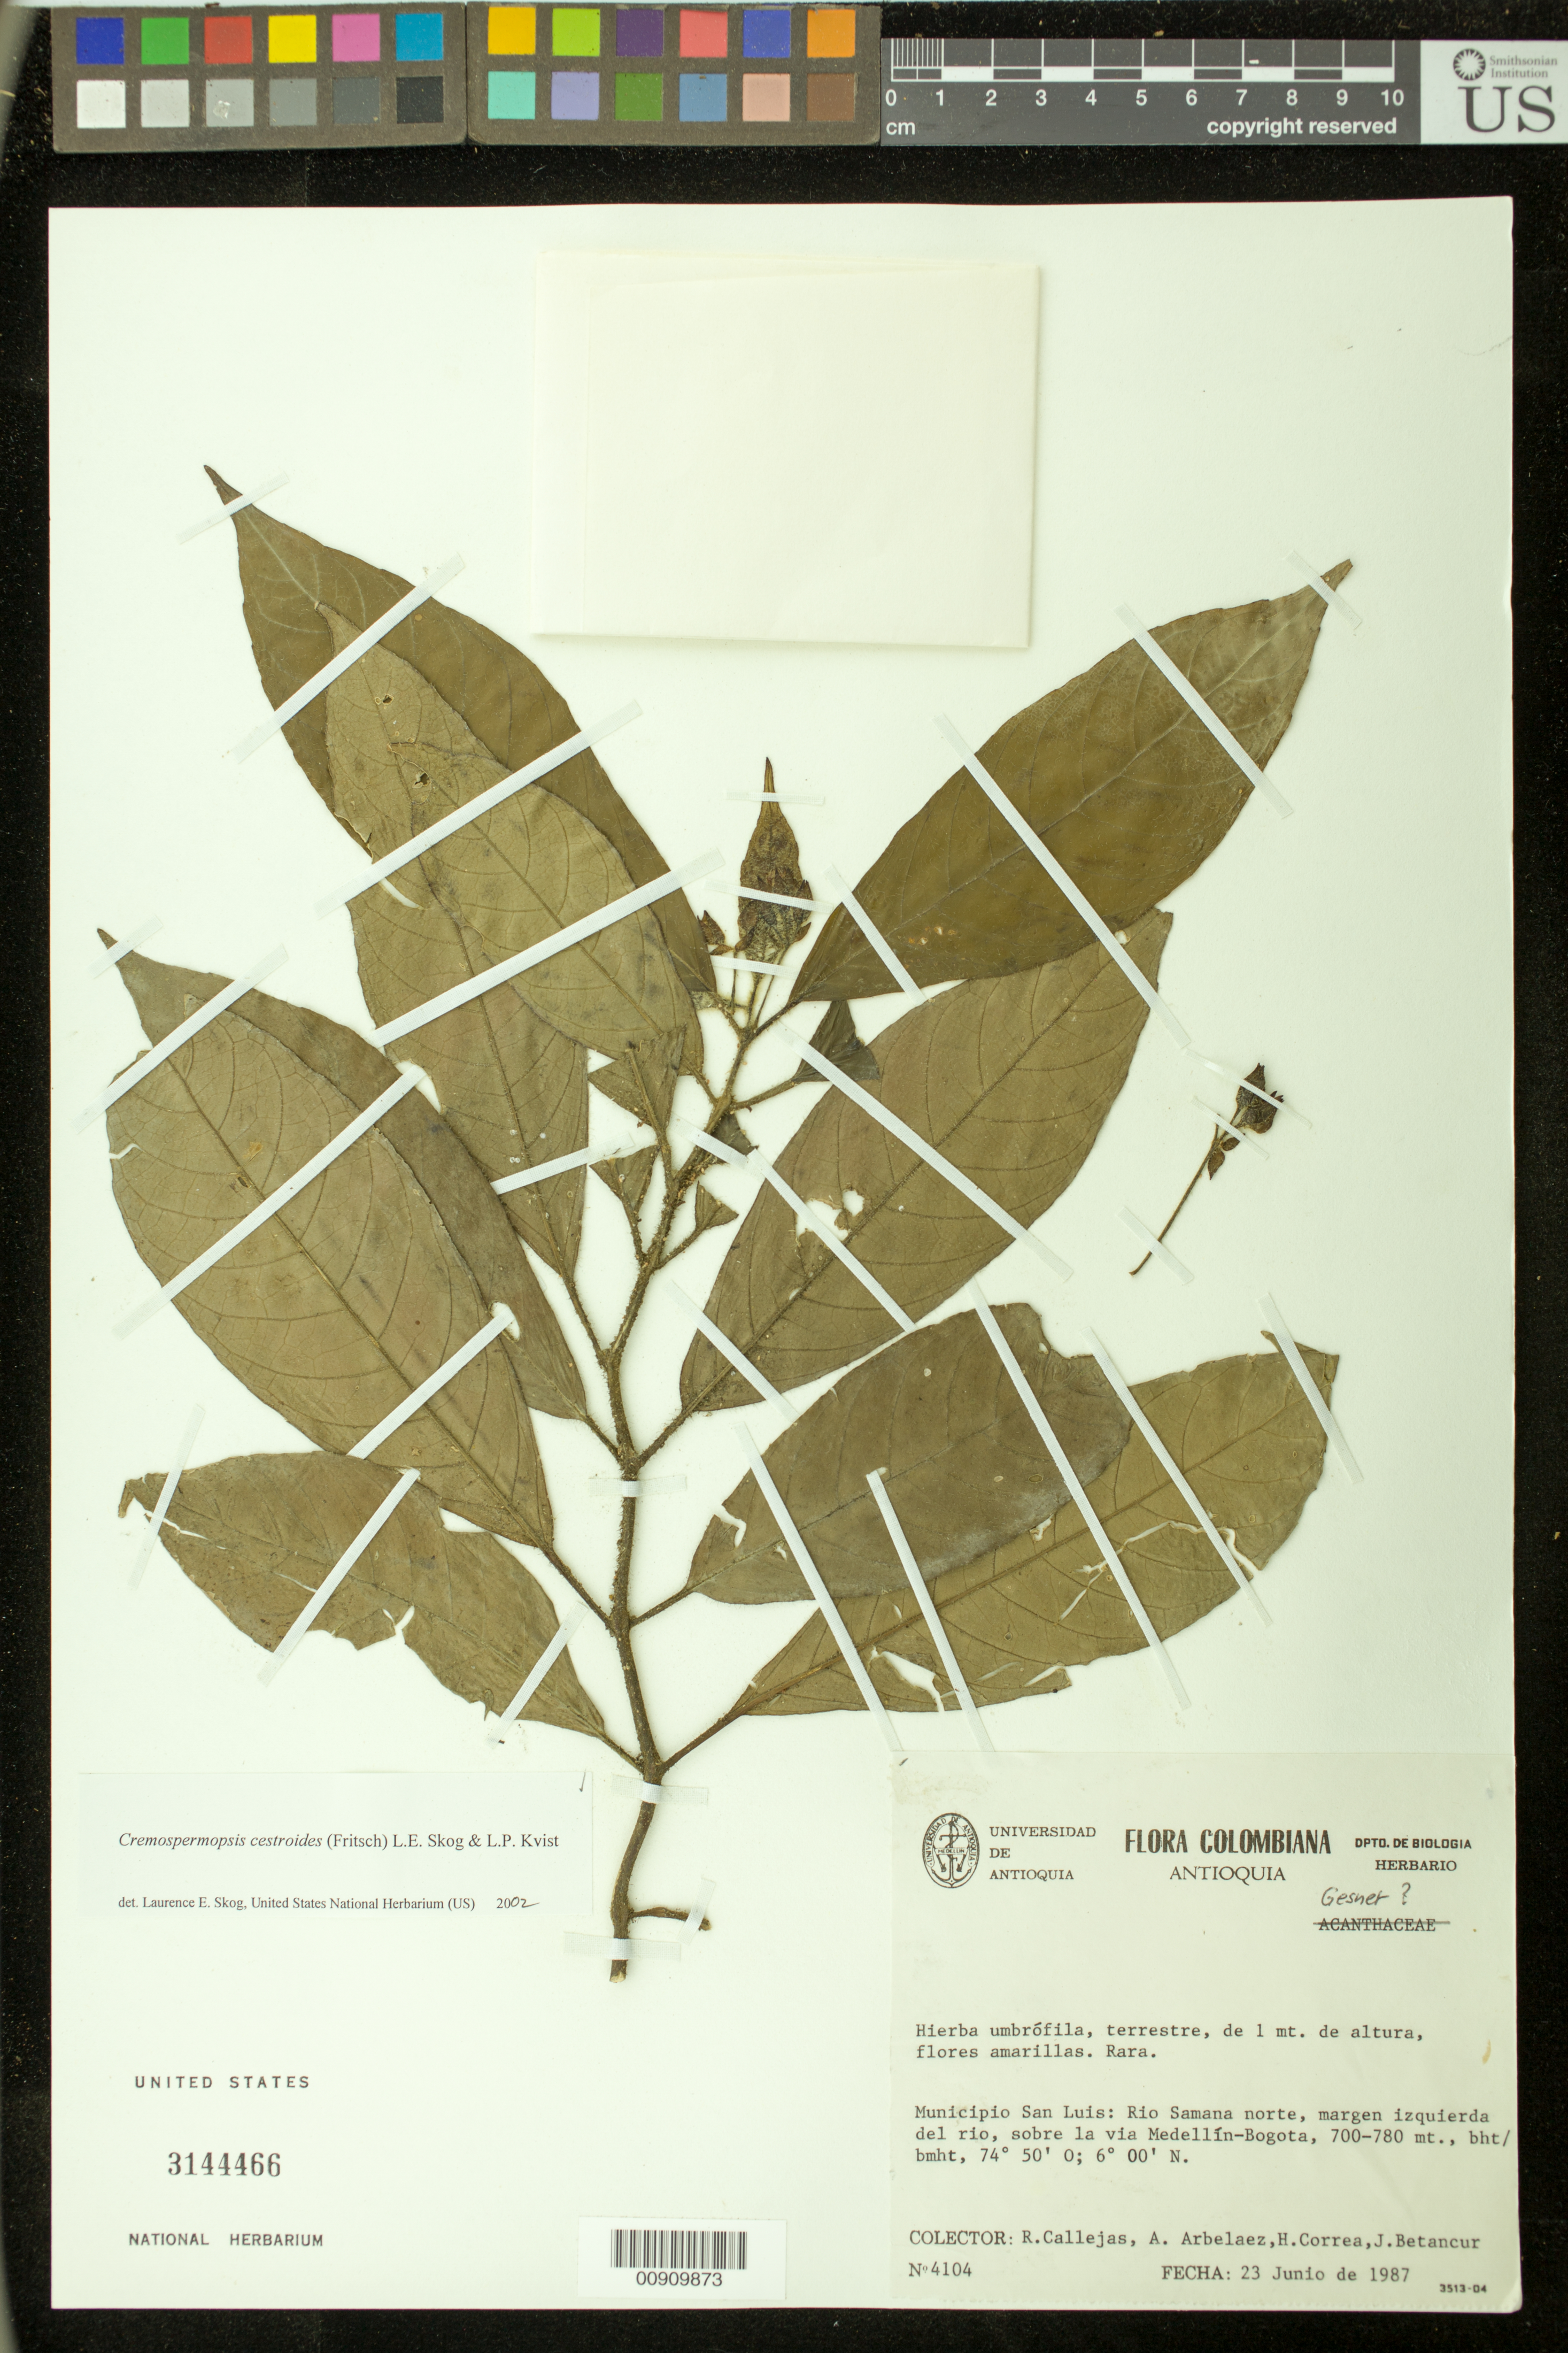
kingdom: Plantae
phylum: Tracheophyta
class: Magnoliopsida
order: Lamiales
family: Gesneriaceae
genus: Cremospermopsis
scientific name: Cremospermopsis cestroides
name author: (Fritsch) L.E. Skog & L.P. Kvist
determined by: Skog, Laurence E.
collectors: R. Callejas, A. Arbelaez, H. Correa & J. C. Betancur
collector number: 4104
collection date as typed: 23 Jun 1987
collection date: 1987-06-23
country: Colombia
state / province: Antioquia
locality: Mpio. San Luis: Rio Samana norte, márgen izquierda del rio, sobre la via Medellín-Bogota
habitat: bht/bmht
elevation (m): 700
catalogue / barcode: US 3144466